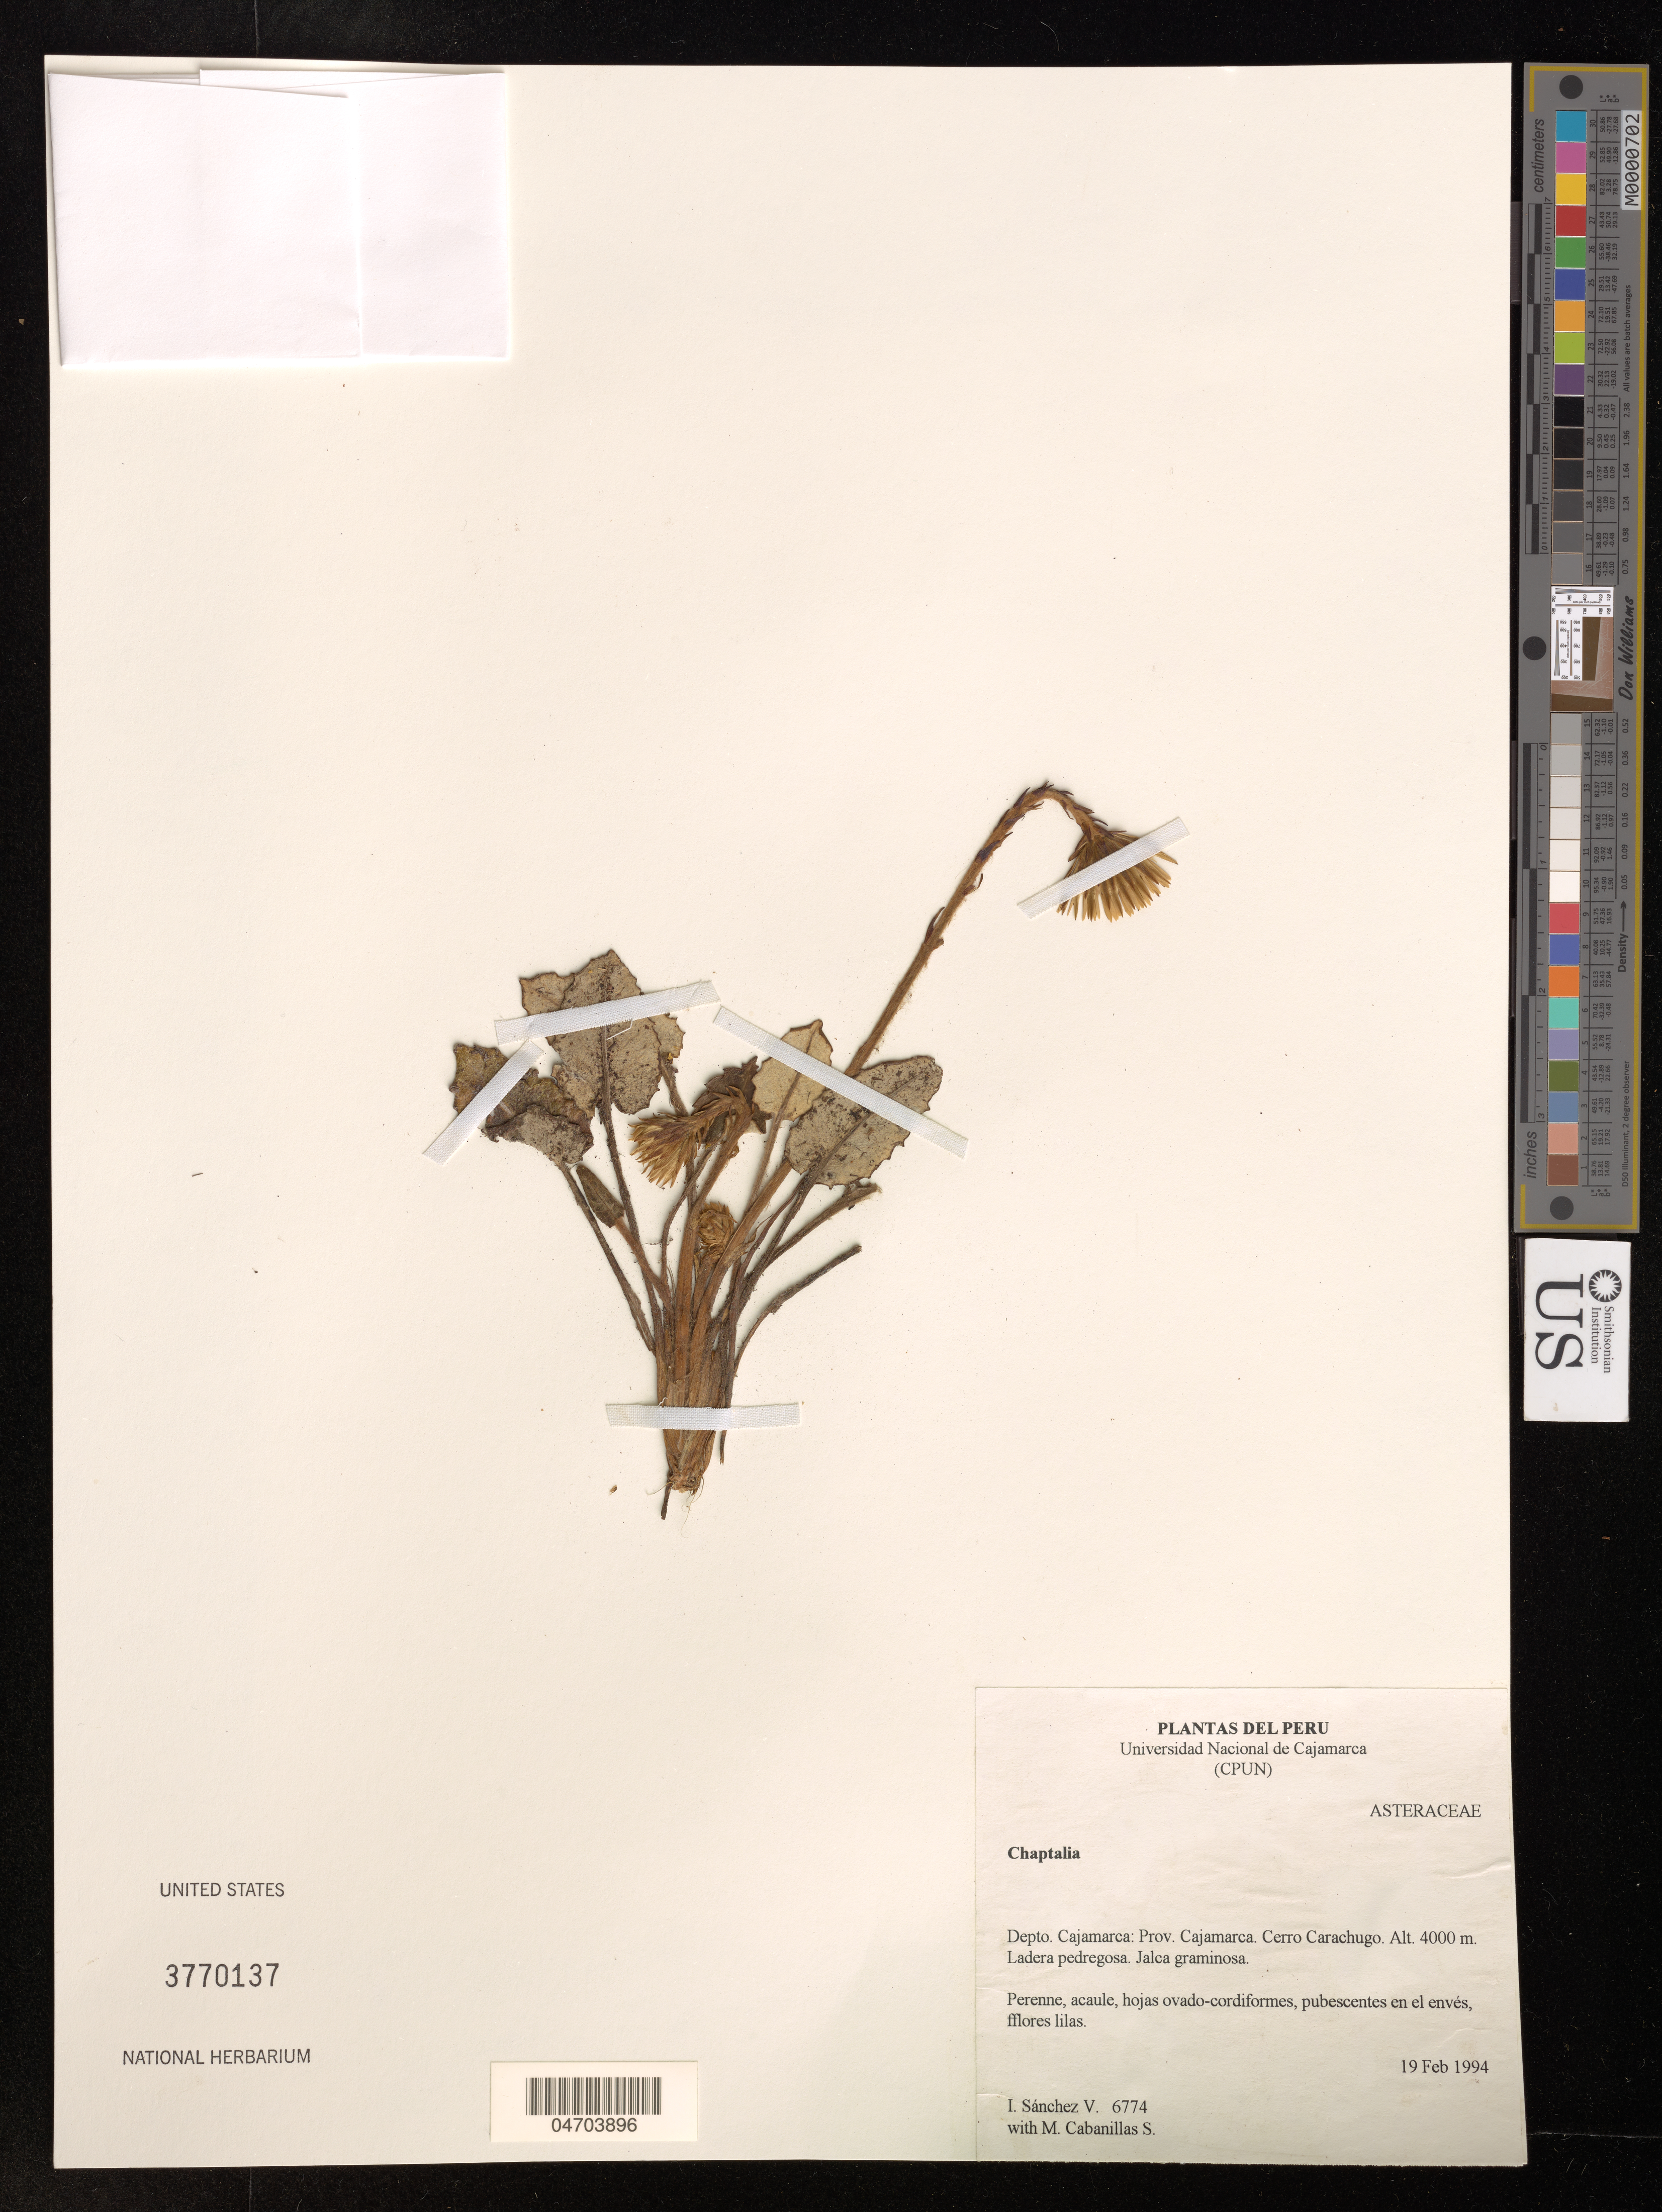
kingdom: Plantae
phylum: Tracheophyta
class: Magnoliopsida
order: Asterales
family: Asteraceae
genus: Chaptalia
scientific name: Chaptalia sp.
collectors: I. Sánchez V. & M. Cabanillas S.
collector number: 6774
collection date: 1994-02-19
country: Peru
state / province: Cajamarca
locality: Depto. Cajamarca. Cerro Carachugo.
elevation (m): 4000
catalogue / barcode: US 3770137